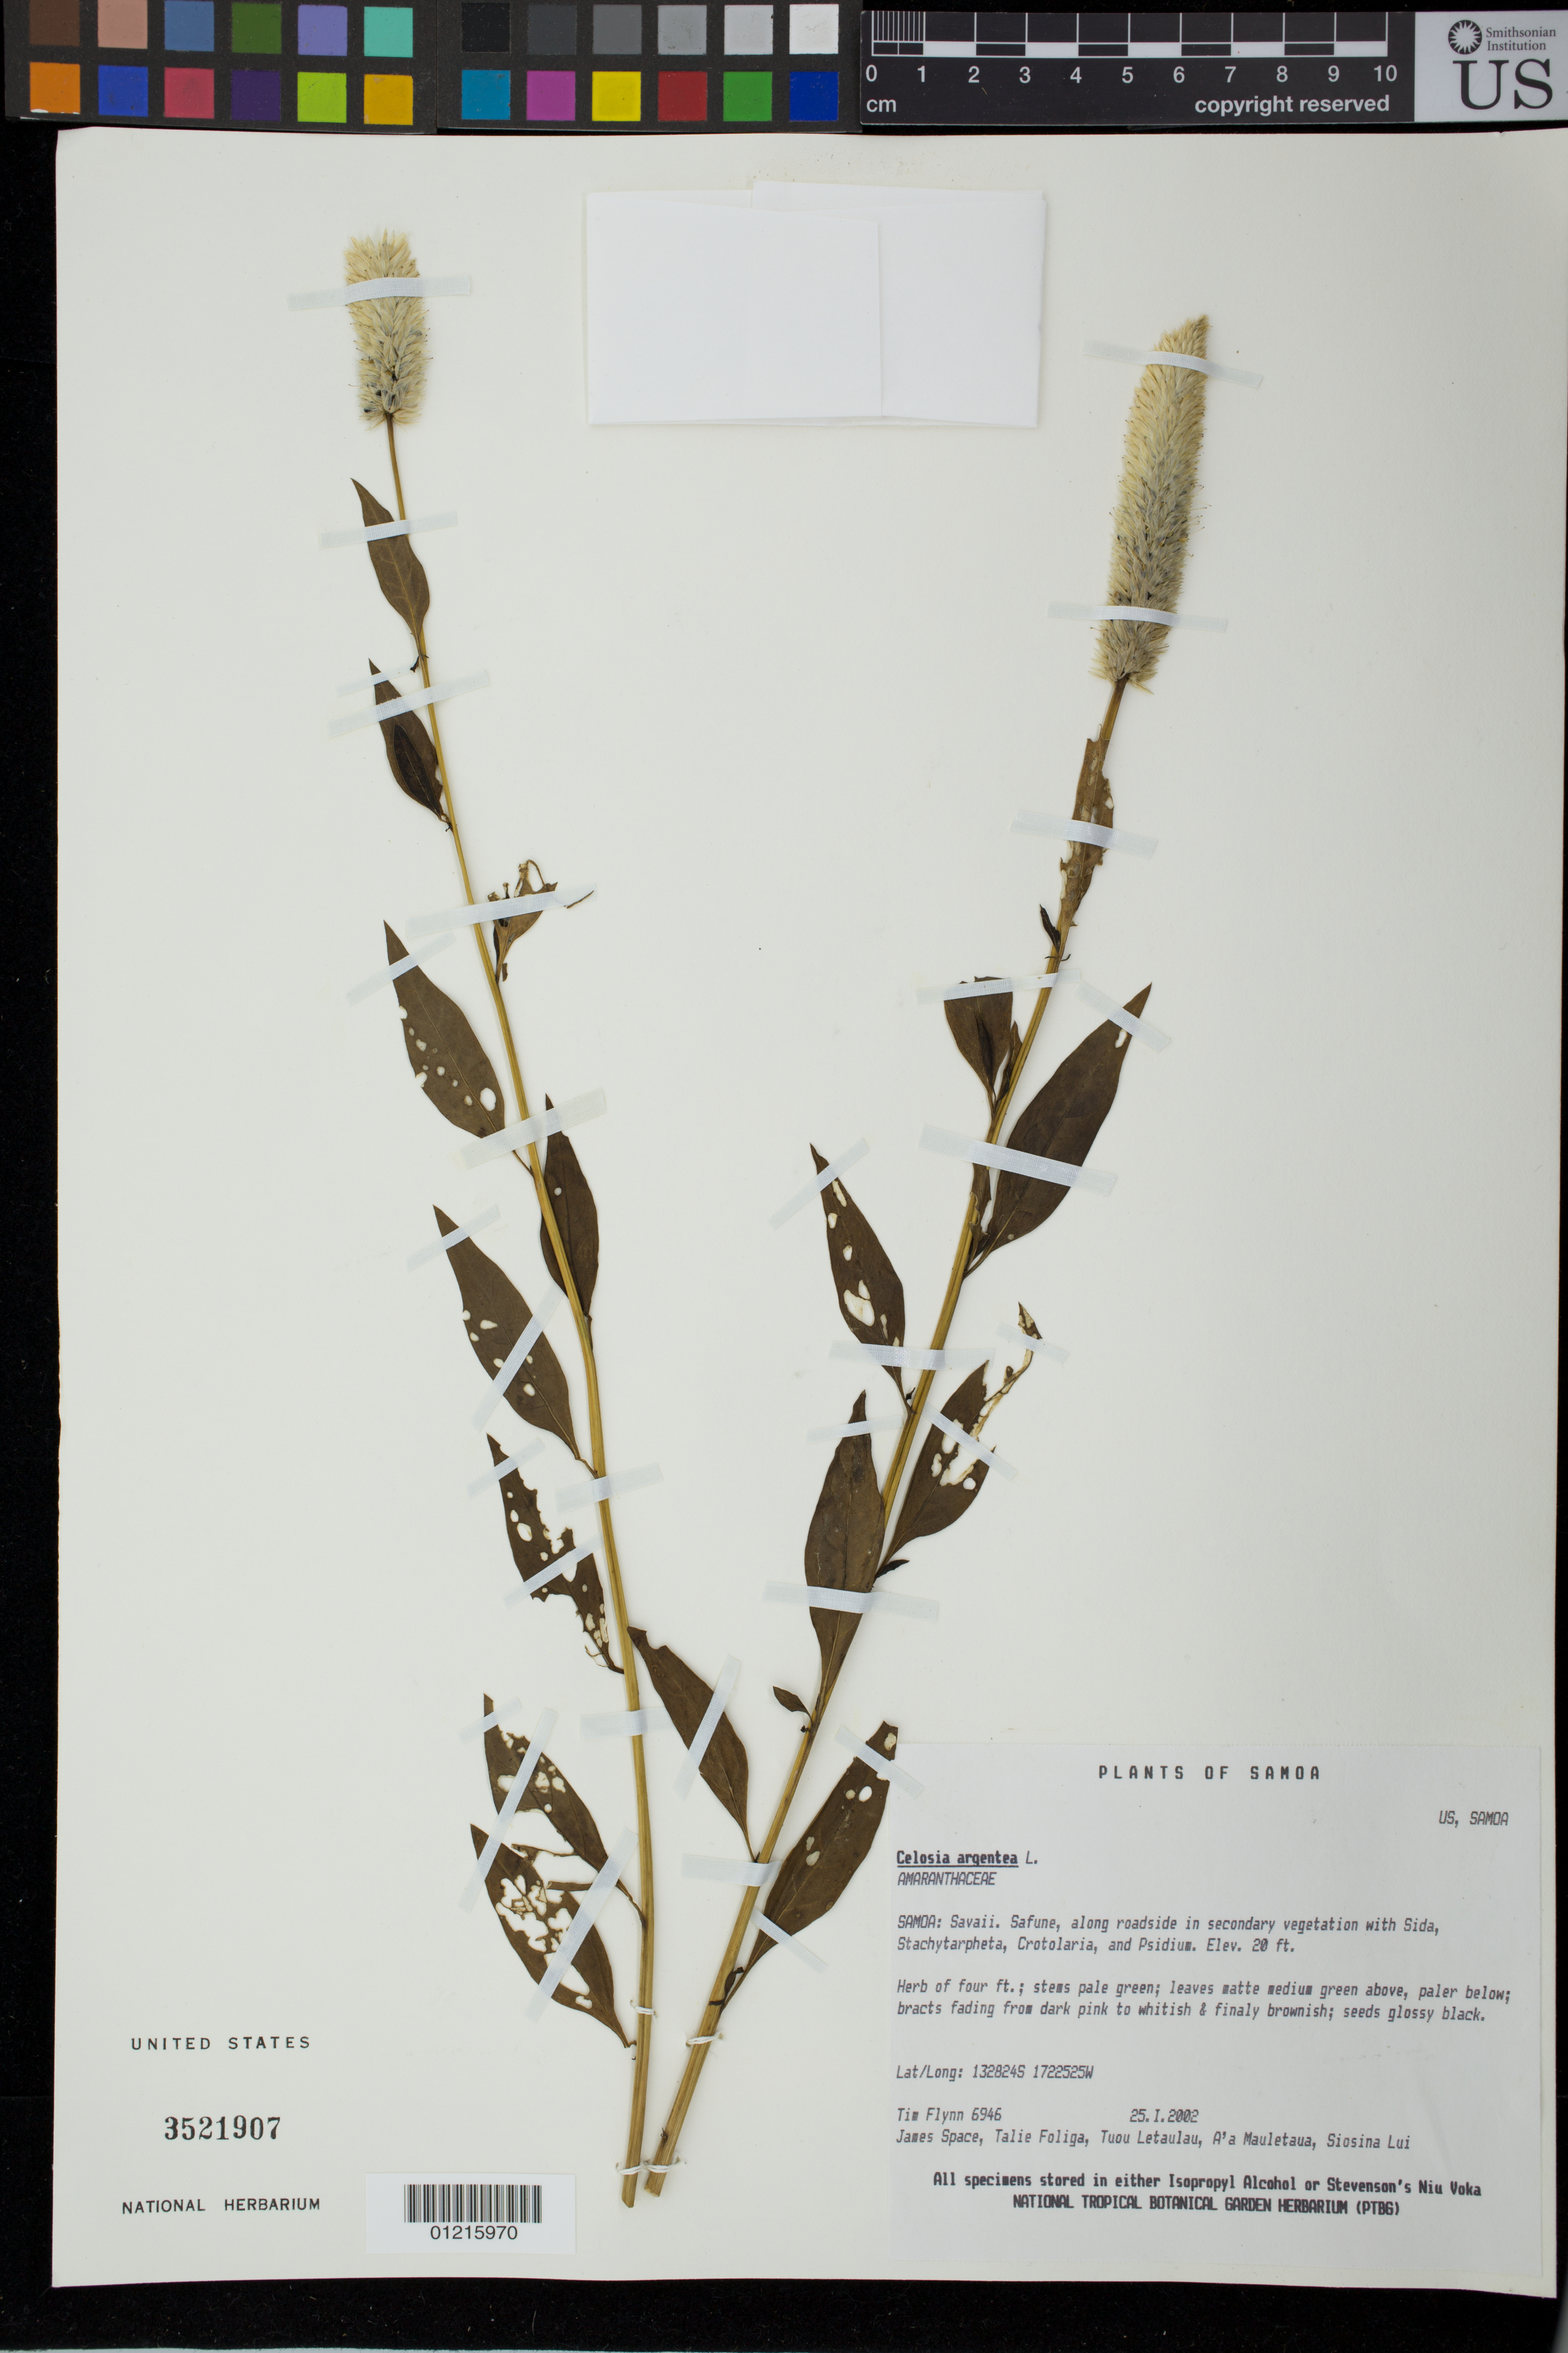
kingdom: Plantae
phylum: Tracheophyta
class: Magnoliopsida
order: Caryophyllales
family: Amaranthaceae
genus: Celosia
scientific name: Celosia argentea var. argentea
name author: L.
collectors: T. W. Flynn, J. Space, T. Foliga, T. Letaulau, A. Mauletaua & S. Lui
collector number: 6946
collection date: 2002-01-25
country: Samoa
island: Savai'i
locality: Safune, along roadside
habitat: in secondary vegetation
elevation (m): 6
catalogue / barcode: US 3521907